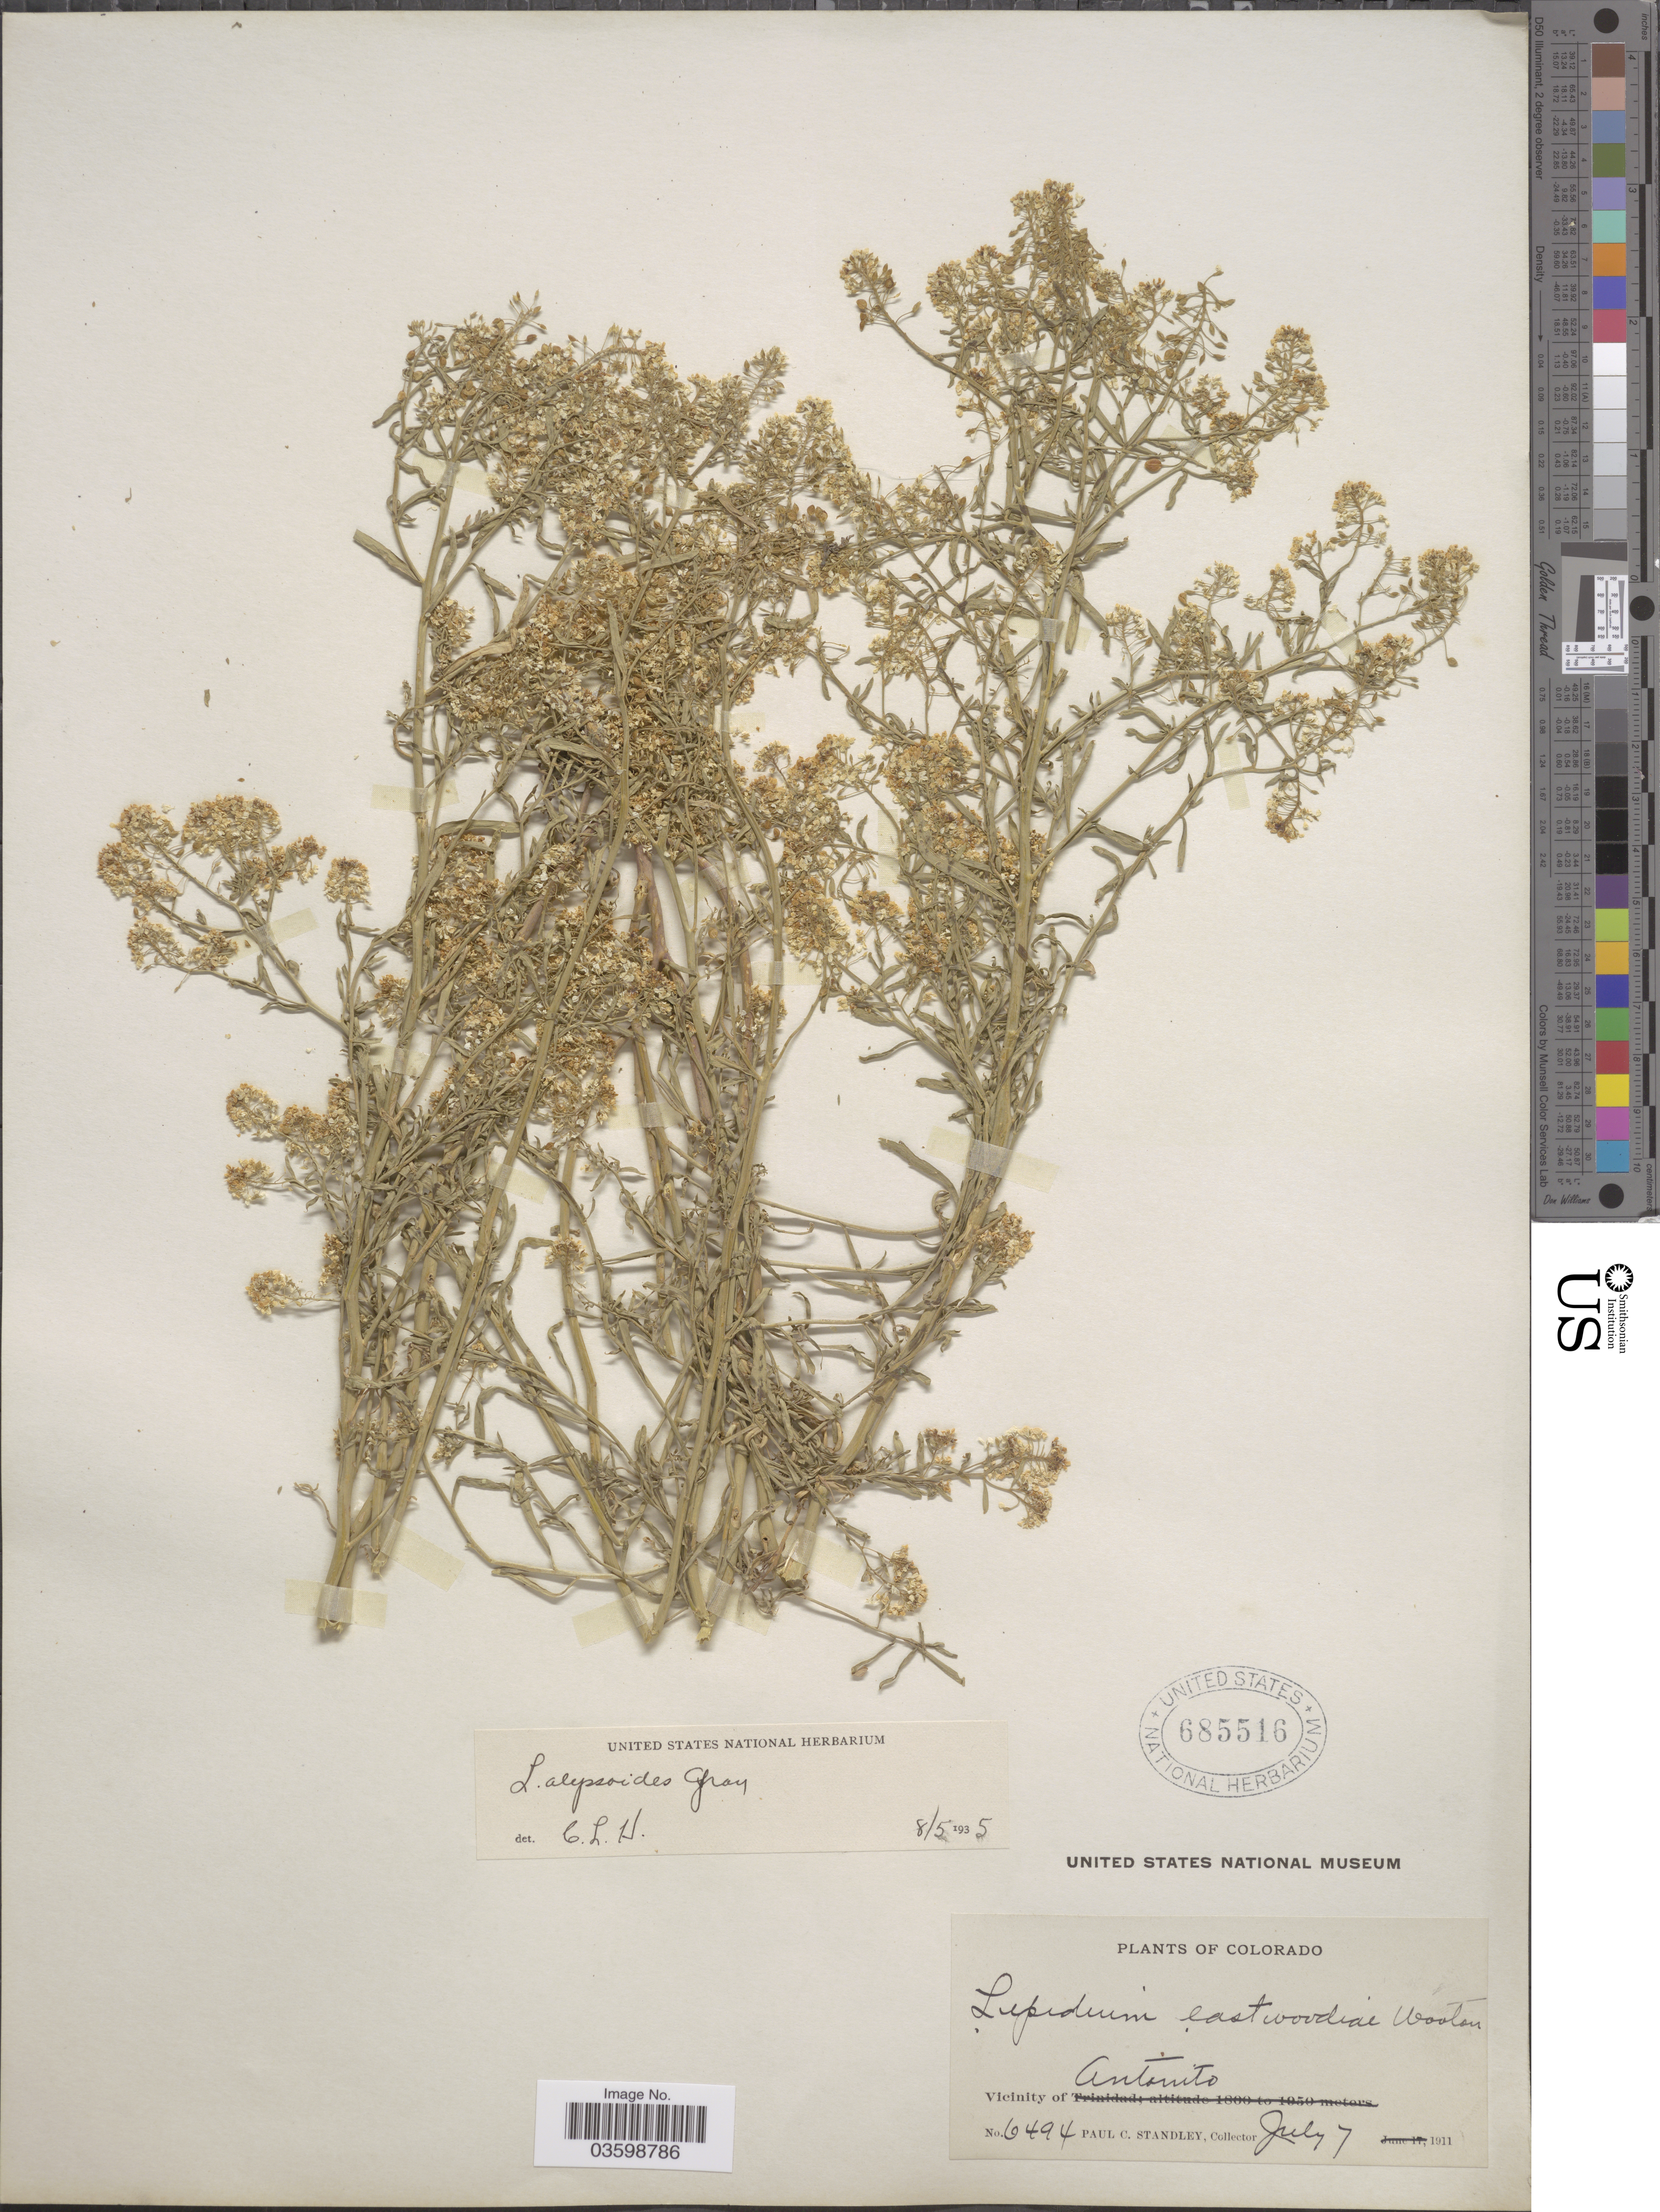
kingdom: Plantae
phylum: Tracheophyta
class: Magnoliopsida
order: Brassicales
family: Brassicaceae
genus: Lepidium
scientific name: Lepidium montanum var. alyssoides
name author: (A. Gray) M.E. Jones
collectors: P. C. Standley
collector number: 6494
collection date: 1911-07-07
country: United States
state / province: Colorado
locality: Vicinity of Antonito.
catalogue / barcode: US 685516